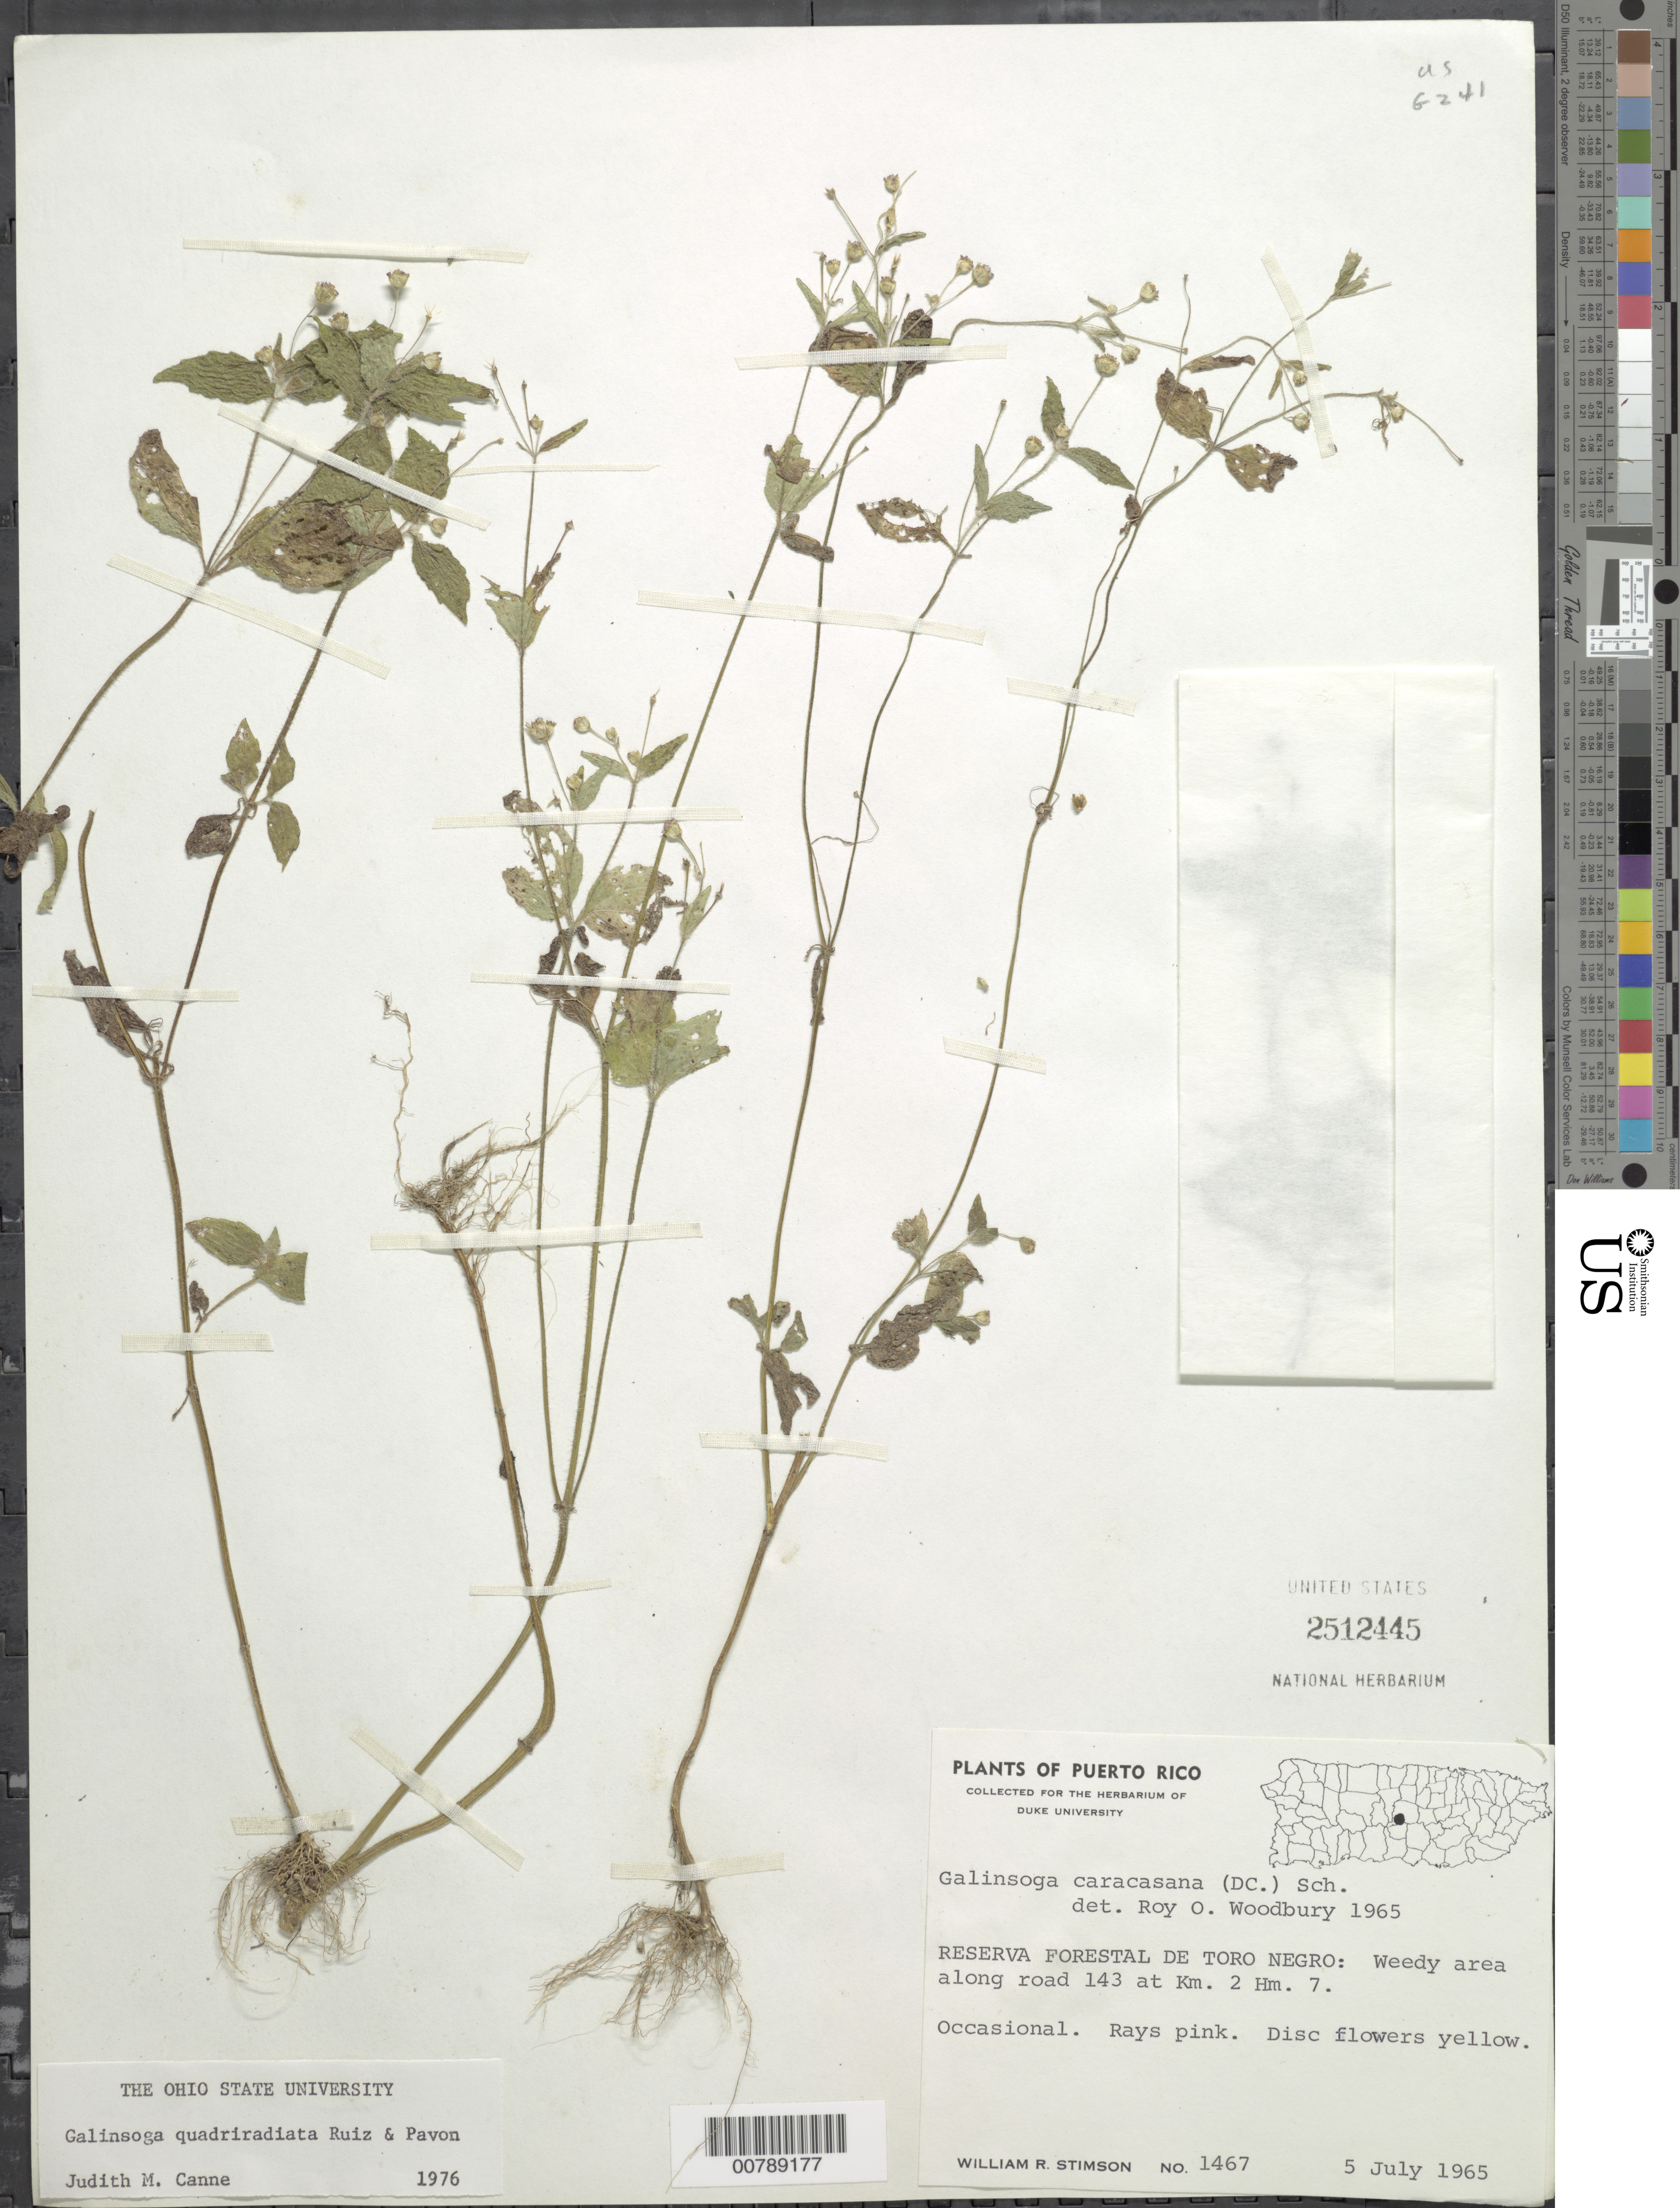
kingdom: Plantae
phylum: Tracheophyta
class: Magnoliopsida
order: Asterales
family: Asteraceae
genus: Galinsoga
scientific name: Galinsoga quadriradiata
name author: Ruiz & Pav.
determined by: Canne-Hilliker, J. M.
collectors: W. R. Stimson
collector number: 1467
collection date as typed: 05 Jul 1965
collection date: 1965-07-05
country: Puerto Rico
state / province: Orocovis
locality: Reserva Forestal de Toro Negro: Weedy area along road 143 at Km 2 Hm. 7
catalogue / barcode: US 2512445